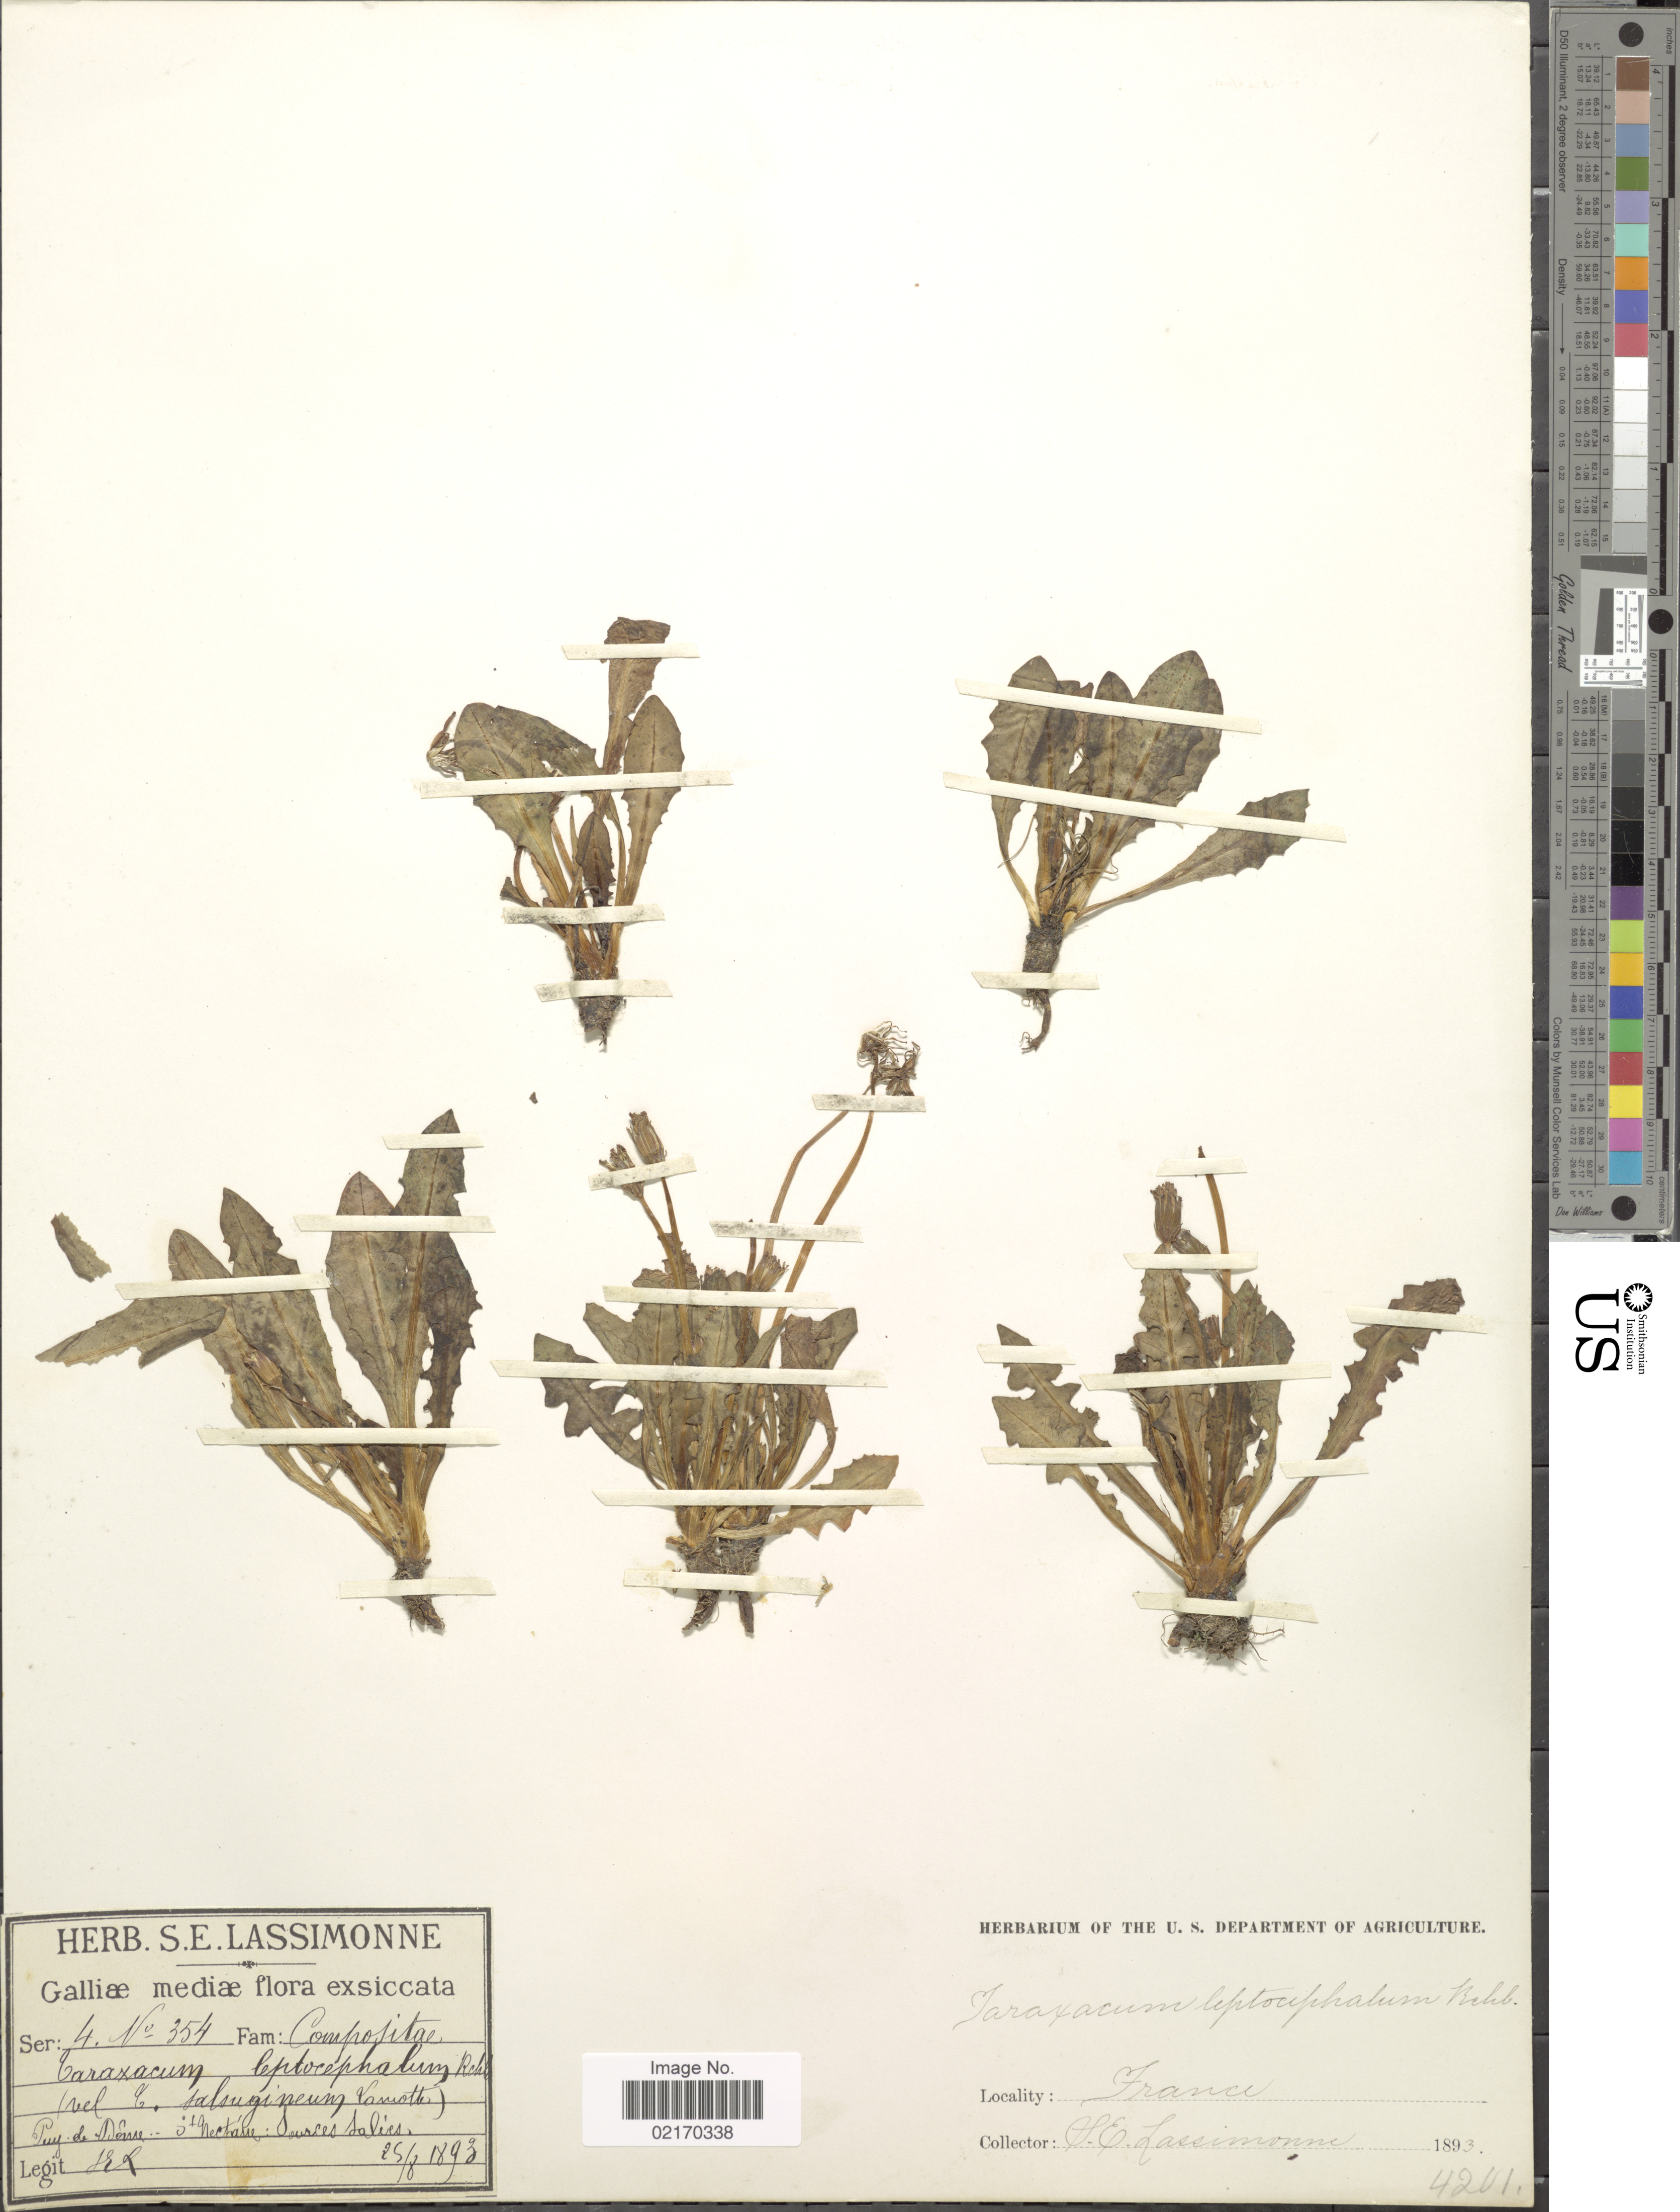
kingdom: Plantae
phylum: Tracheophyta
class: Magnoliopsida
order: Asterales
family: Asteraceae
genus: Taraxacum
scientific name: Taraxacum bessarabicum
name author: (Hornem.) Hand.-Mazz.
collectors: S. Lassimonne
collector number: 354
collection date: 1893-08-25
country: France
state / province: Auvergne-Rhône-Alpes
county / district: Puy-de-Dôme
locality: Galliæ [France]. Puy-de-Dôme - St. Nectaire: Sources Salies.